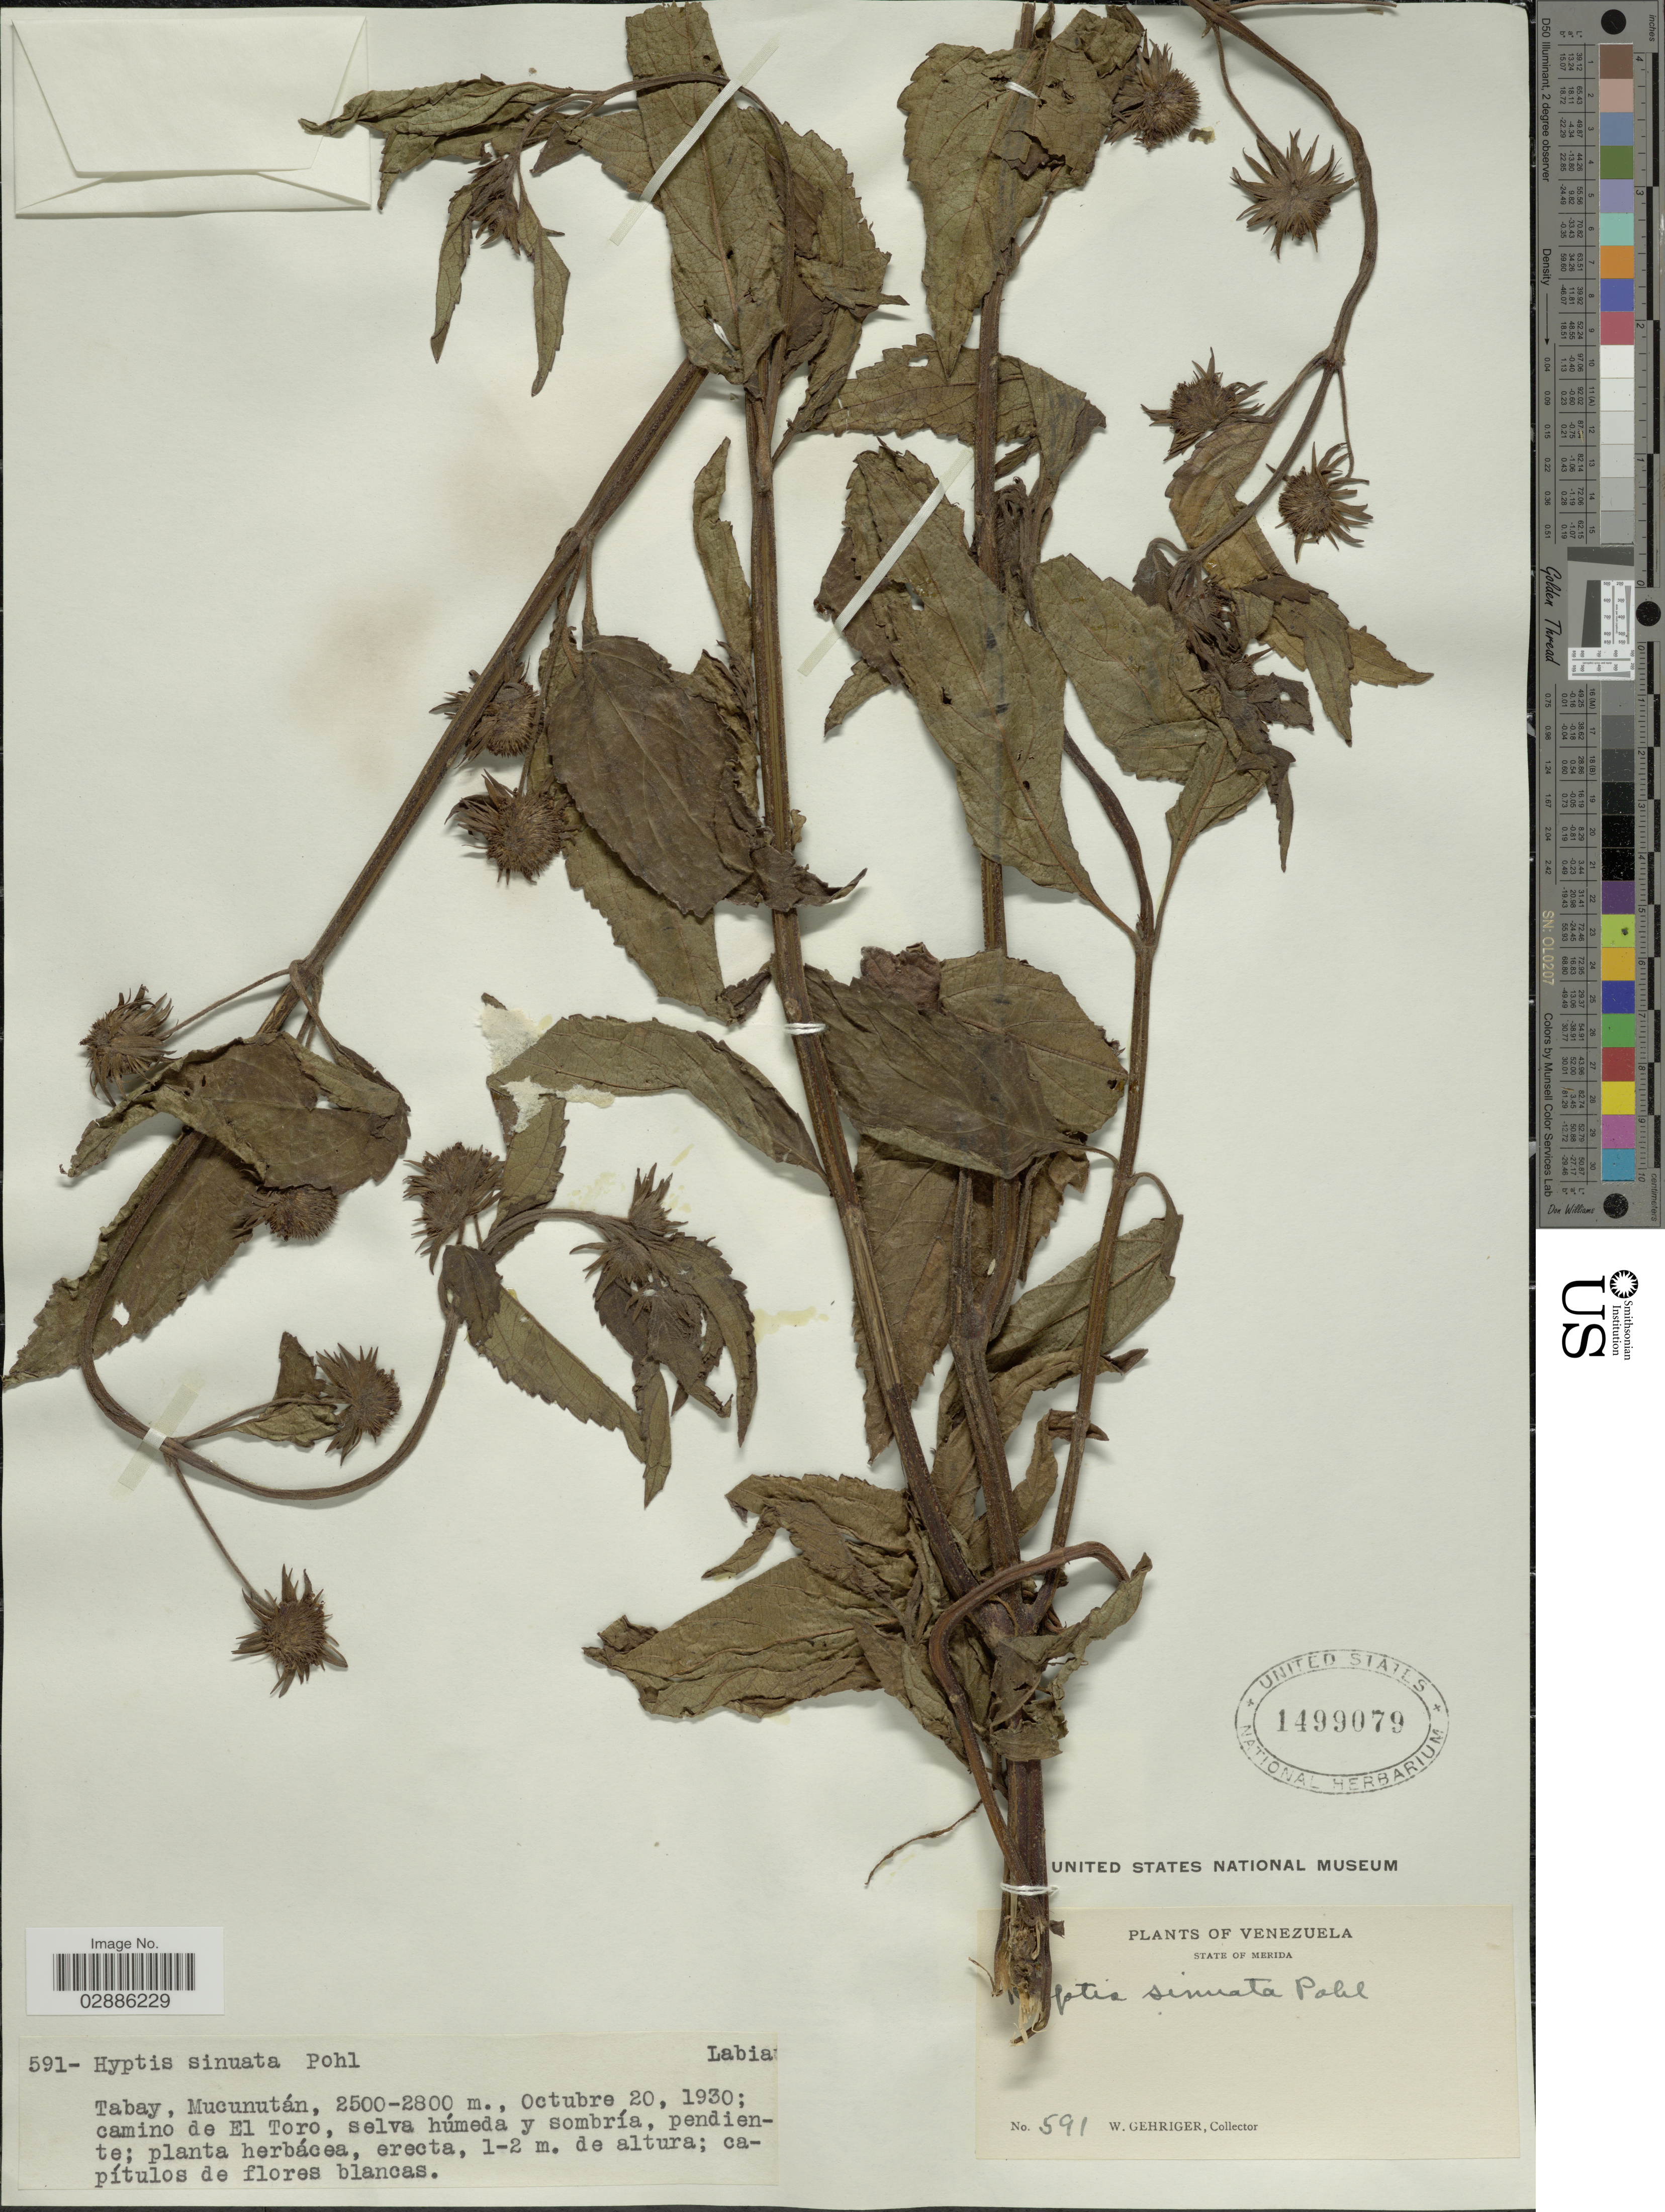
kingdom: Plantae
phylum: Tracheophyta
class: Magnoliopsida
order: Lamiales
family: Lamiaceae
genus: Hyptis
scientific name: Hyptis sinuata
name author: Pohl ex Benth.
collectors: W. Gehriger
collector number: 591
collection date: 1930-10-20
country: Venezuela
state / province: Mérida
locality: State of Merida, Tabay, Mucunután.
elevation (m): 2500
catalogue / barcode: US 1499079